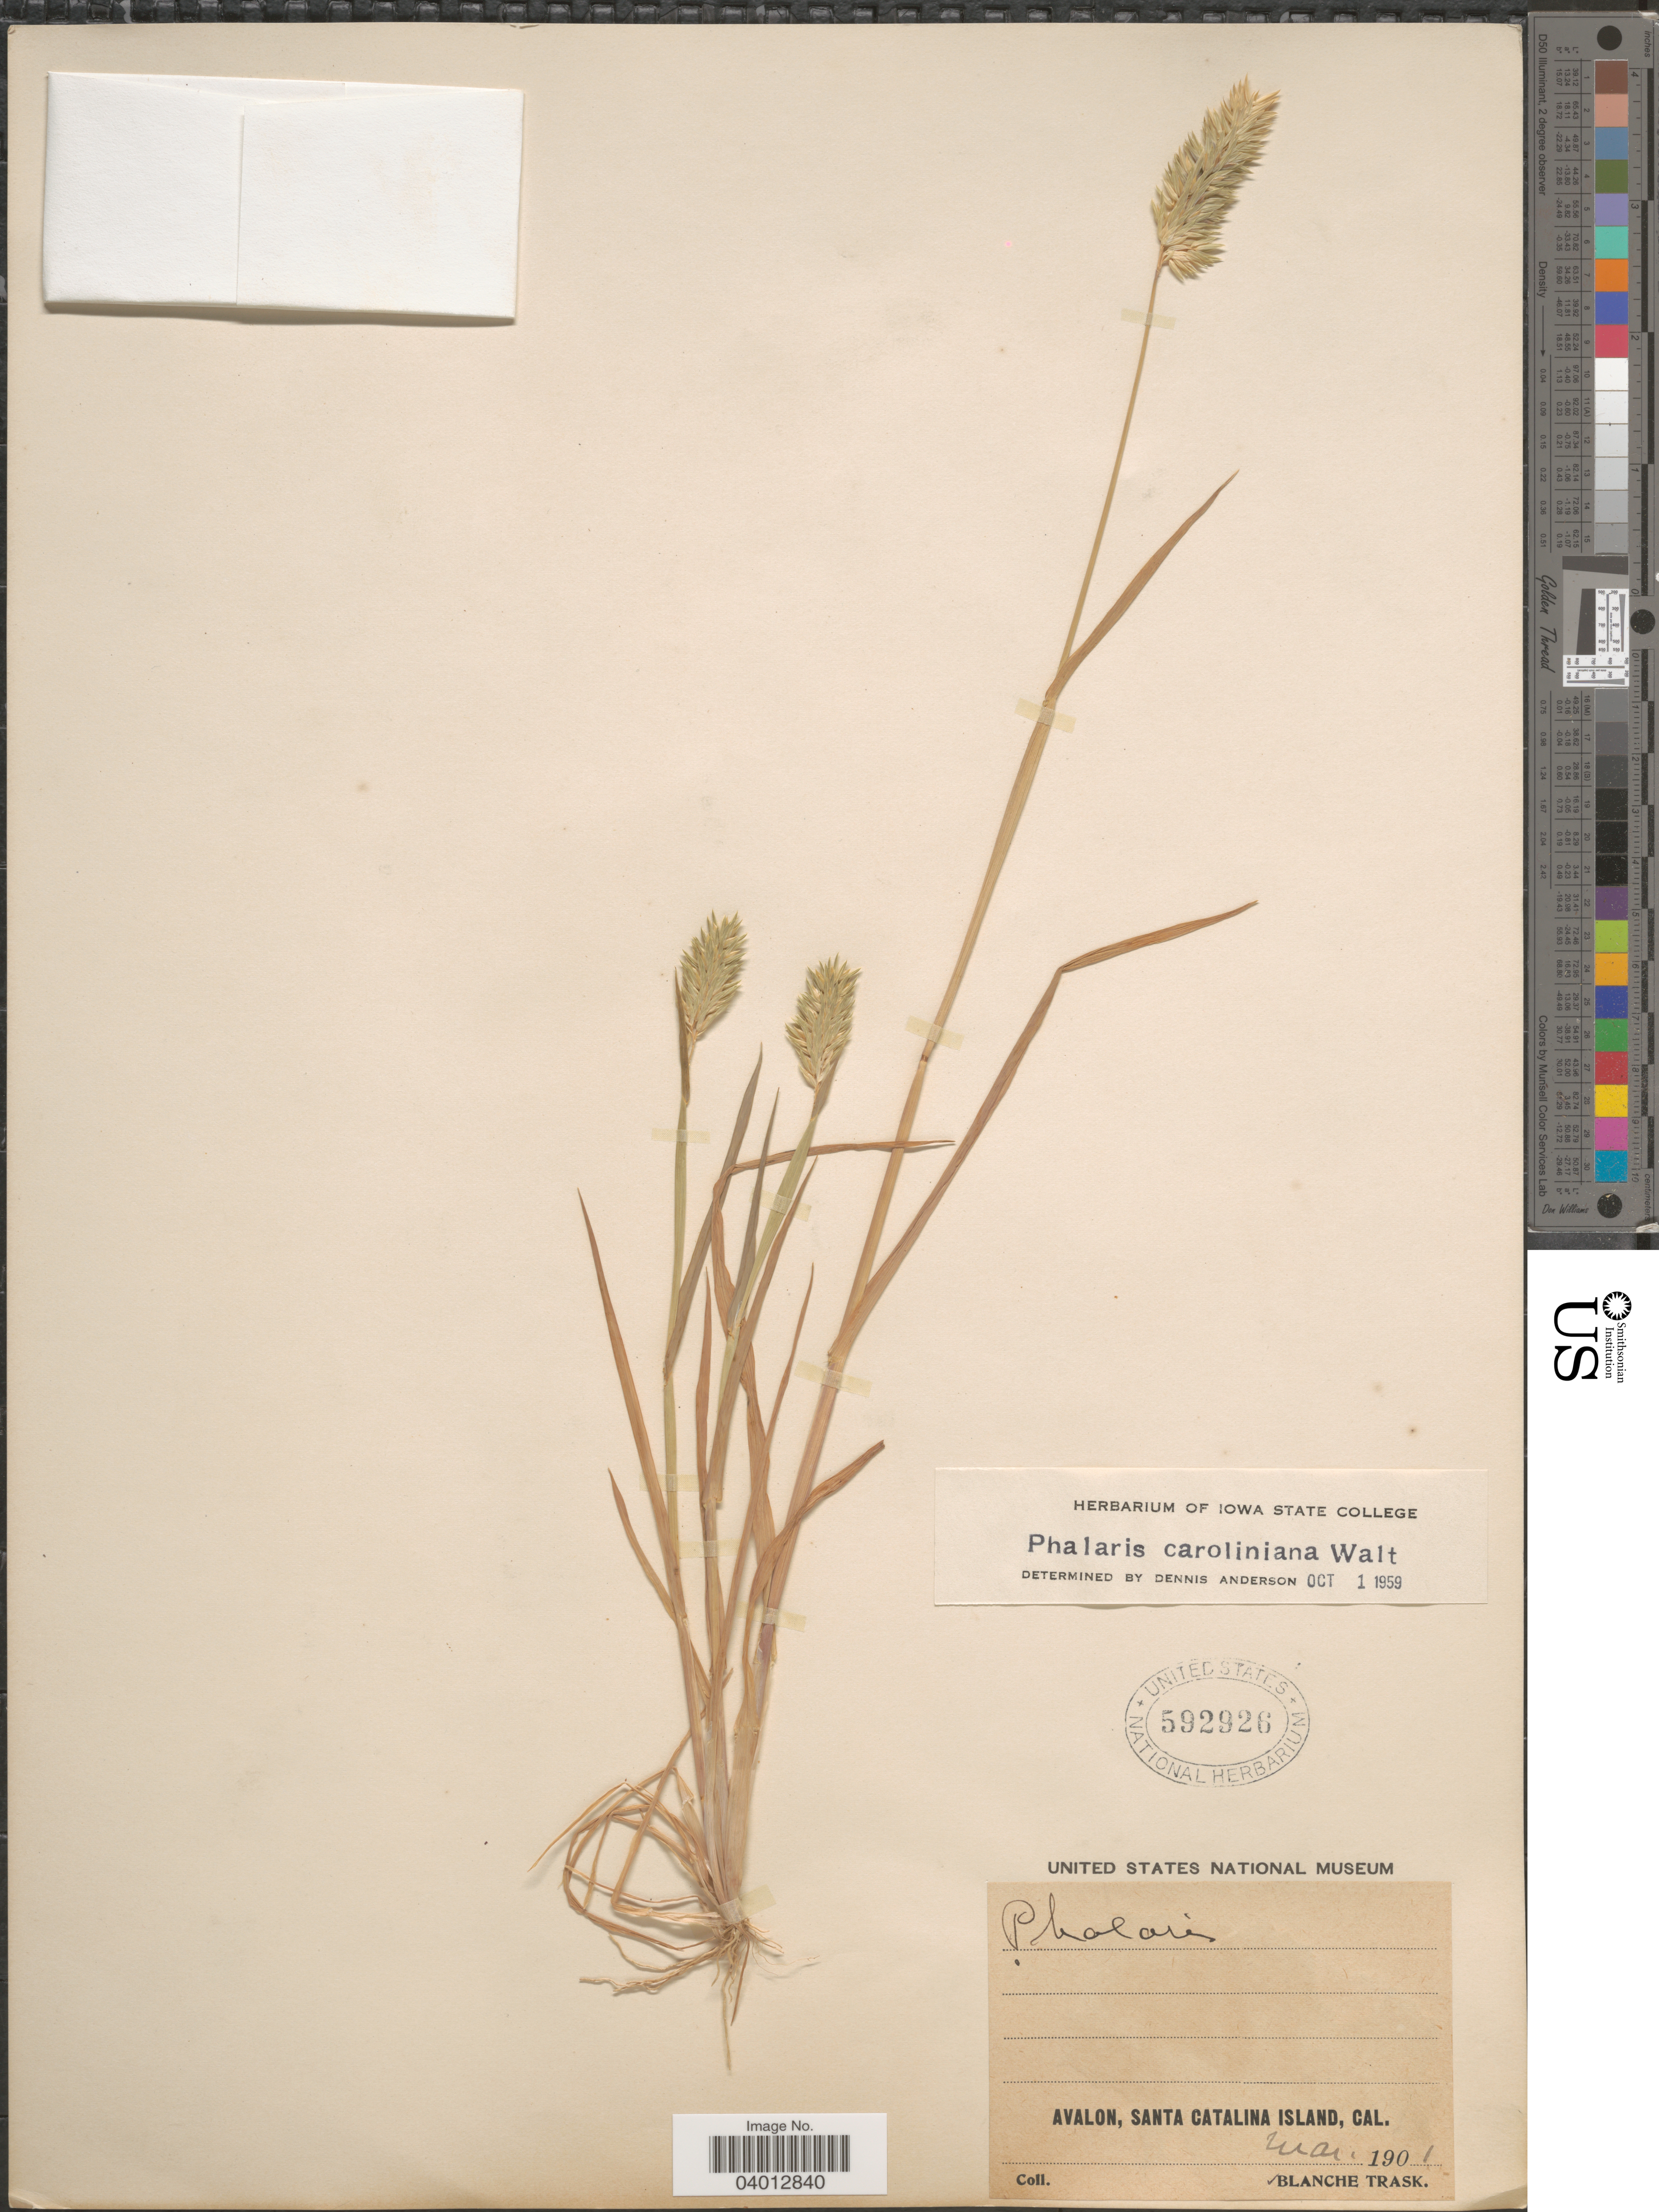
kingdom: Plantae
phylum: Tracheophyta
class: Liliopsida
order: Poales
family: Poaceae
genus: Phalaris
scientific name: Phalaris caroliniana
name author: Walter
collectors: B. Trask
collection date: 1901-05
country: United States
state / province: California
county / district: Los Angeles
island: Santa Catalina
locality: Avalon, Santa Catalina Island.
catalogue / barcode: US 592926